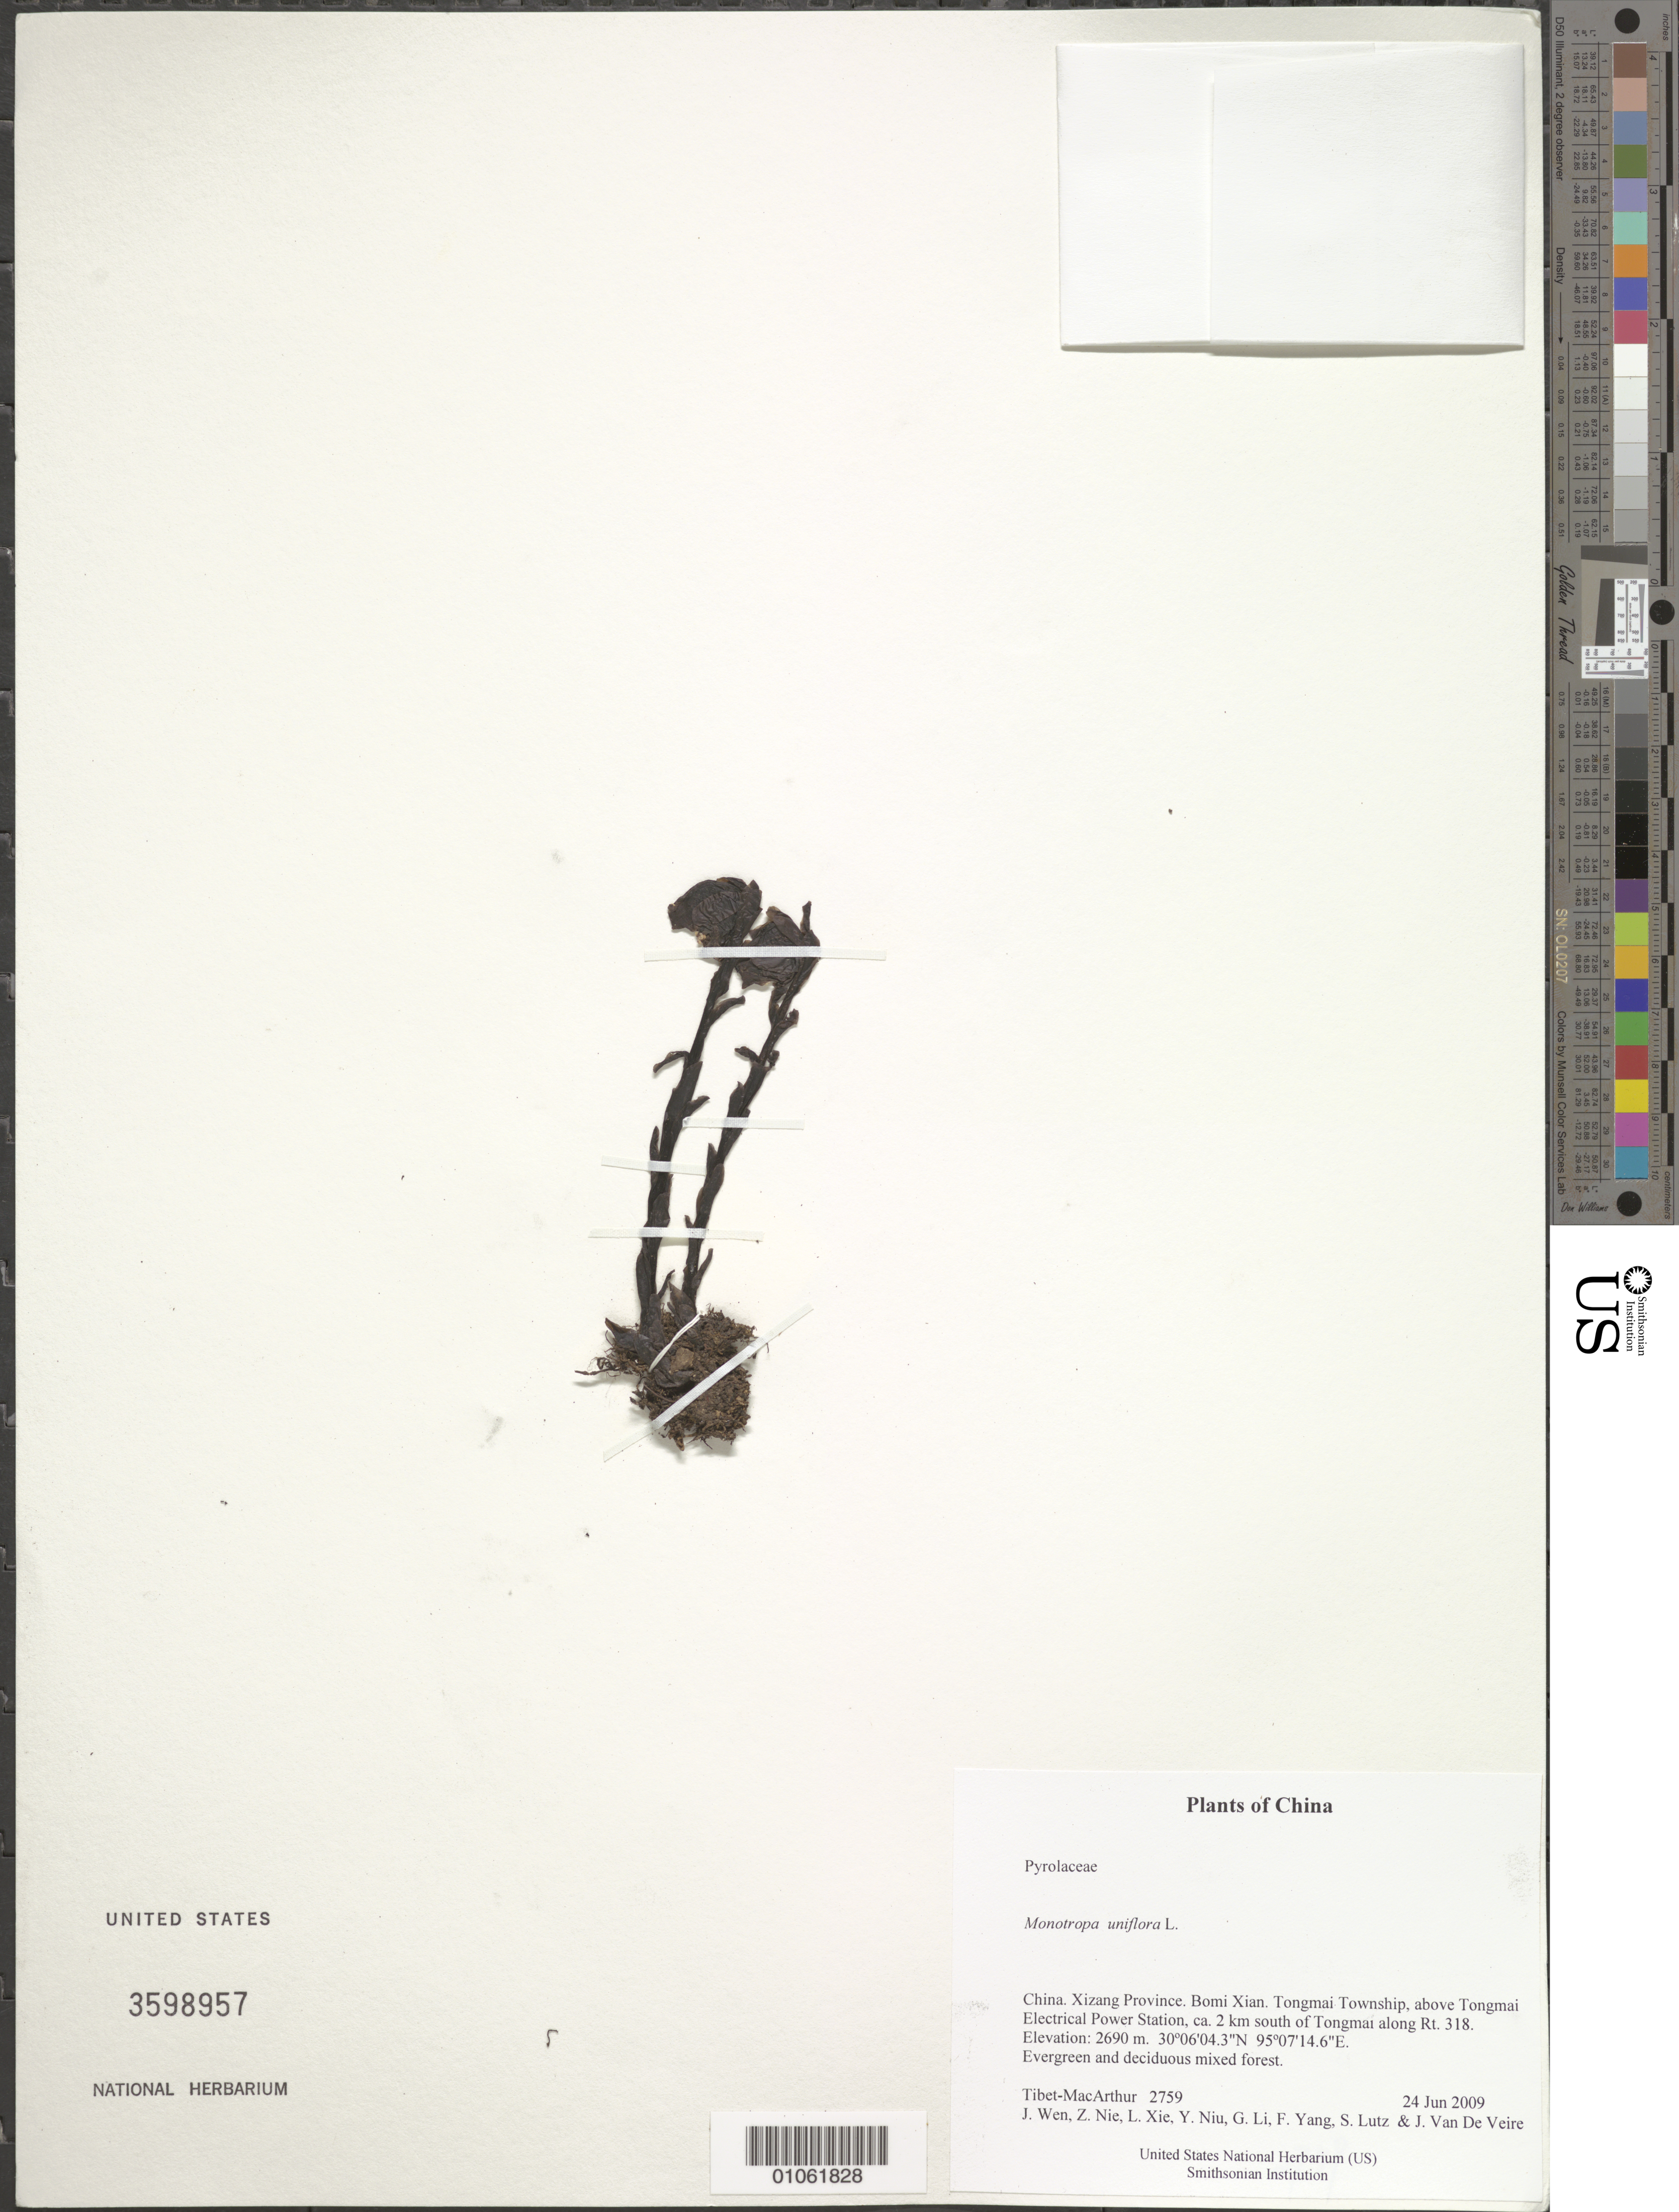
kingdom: Plantae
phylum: Tracheophyta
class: Magnoliopsida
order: Ericales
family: Ericaceae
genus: Monotropa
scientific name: Monotropa uniflora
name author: L.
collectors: Tibet-MacArthur, J. Wen, Z. Nie, L. Xie, Y. Niu, G. Li, F. Yang, S. Lutz & J. Van De Veire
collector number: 2759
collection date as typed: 24 Jun 2009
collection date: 2009-06-24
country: China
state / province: Xizang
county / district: Bomi Xian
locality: Tongmai Township, above Tongmai Electrical Power Station, ca. 2 km south of Tongmai along Rt. 318.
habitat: Evergreen and deciduous mixed forest.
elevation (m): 2690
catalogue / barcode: US 3598957